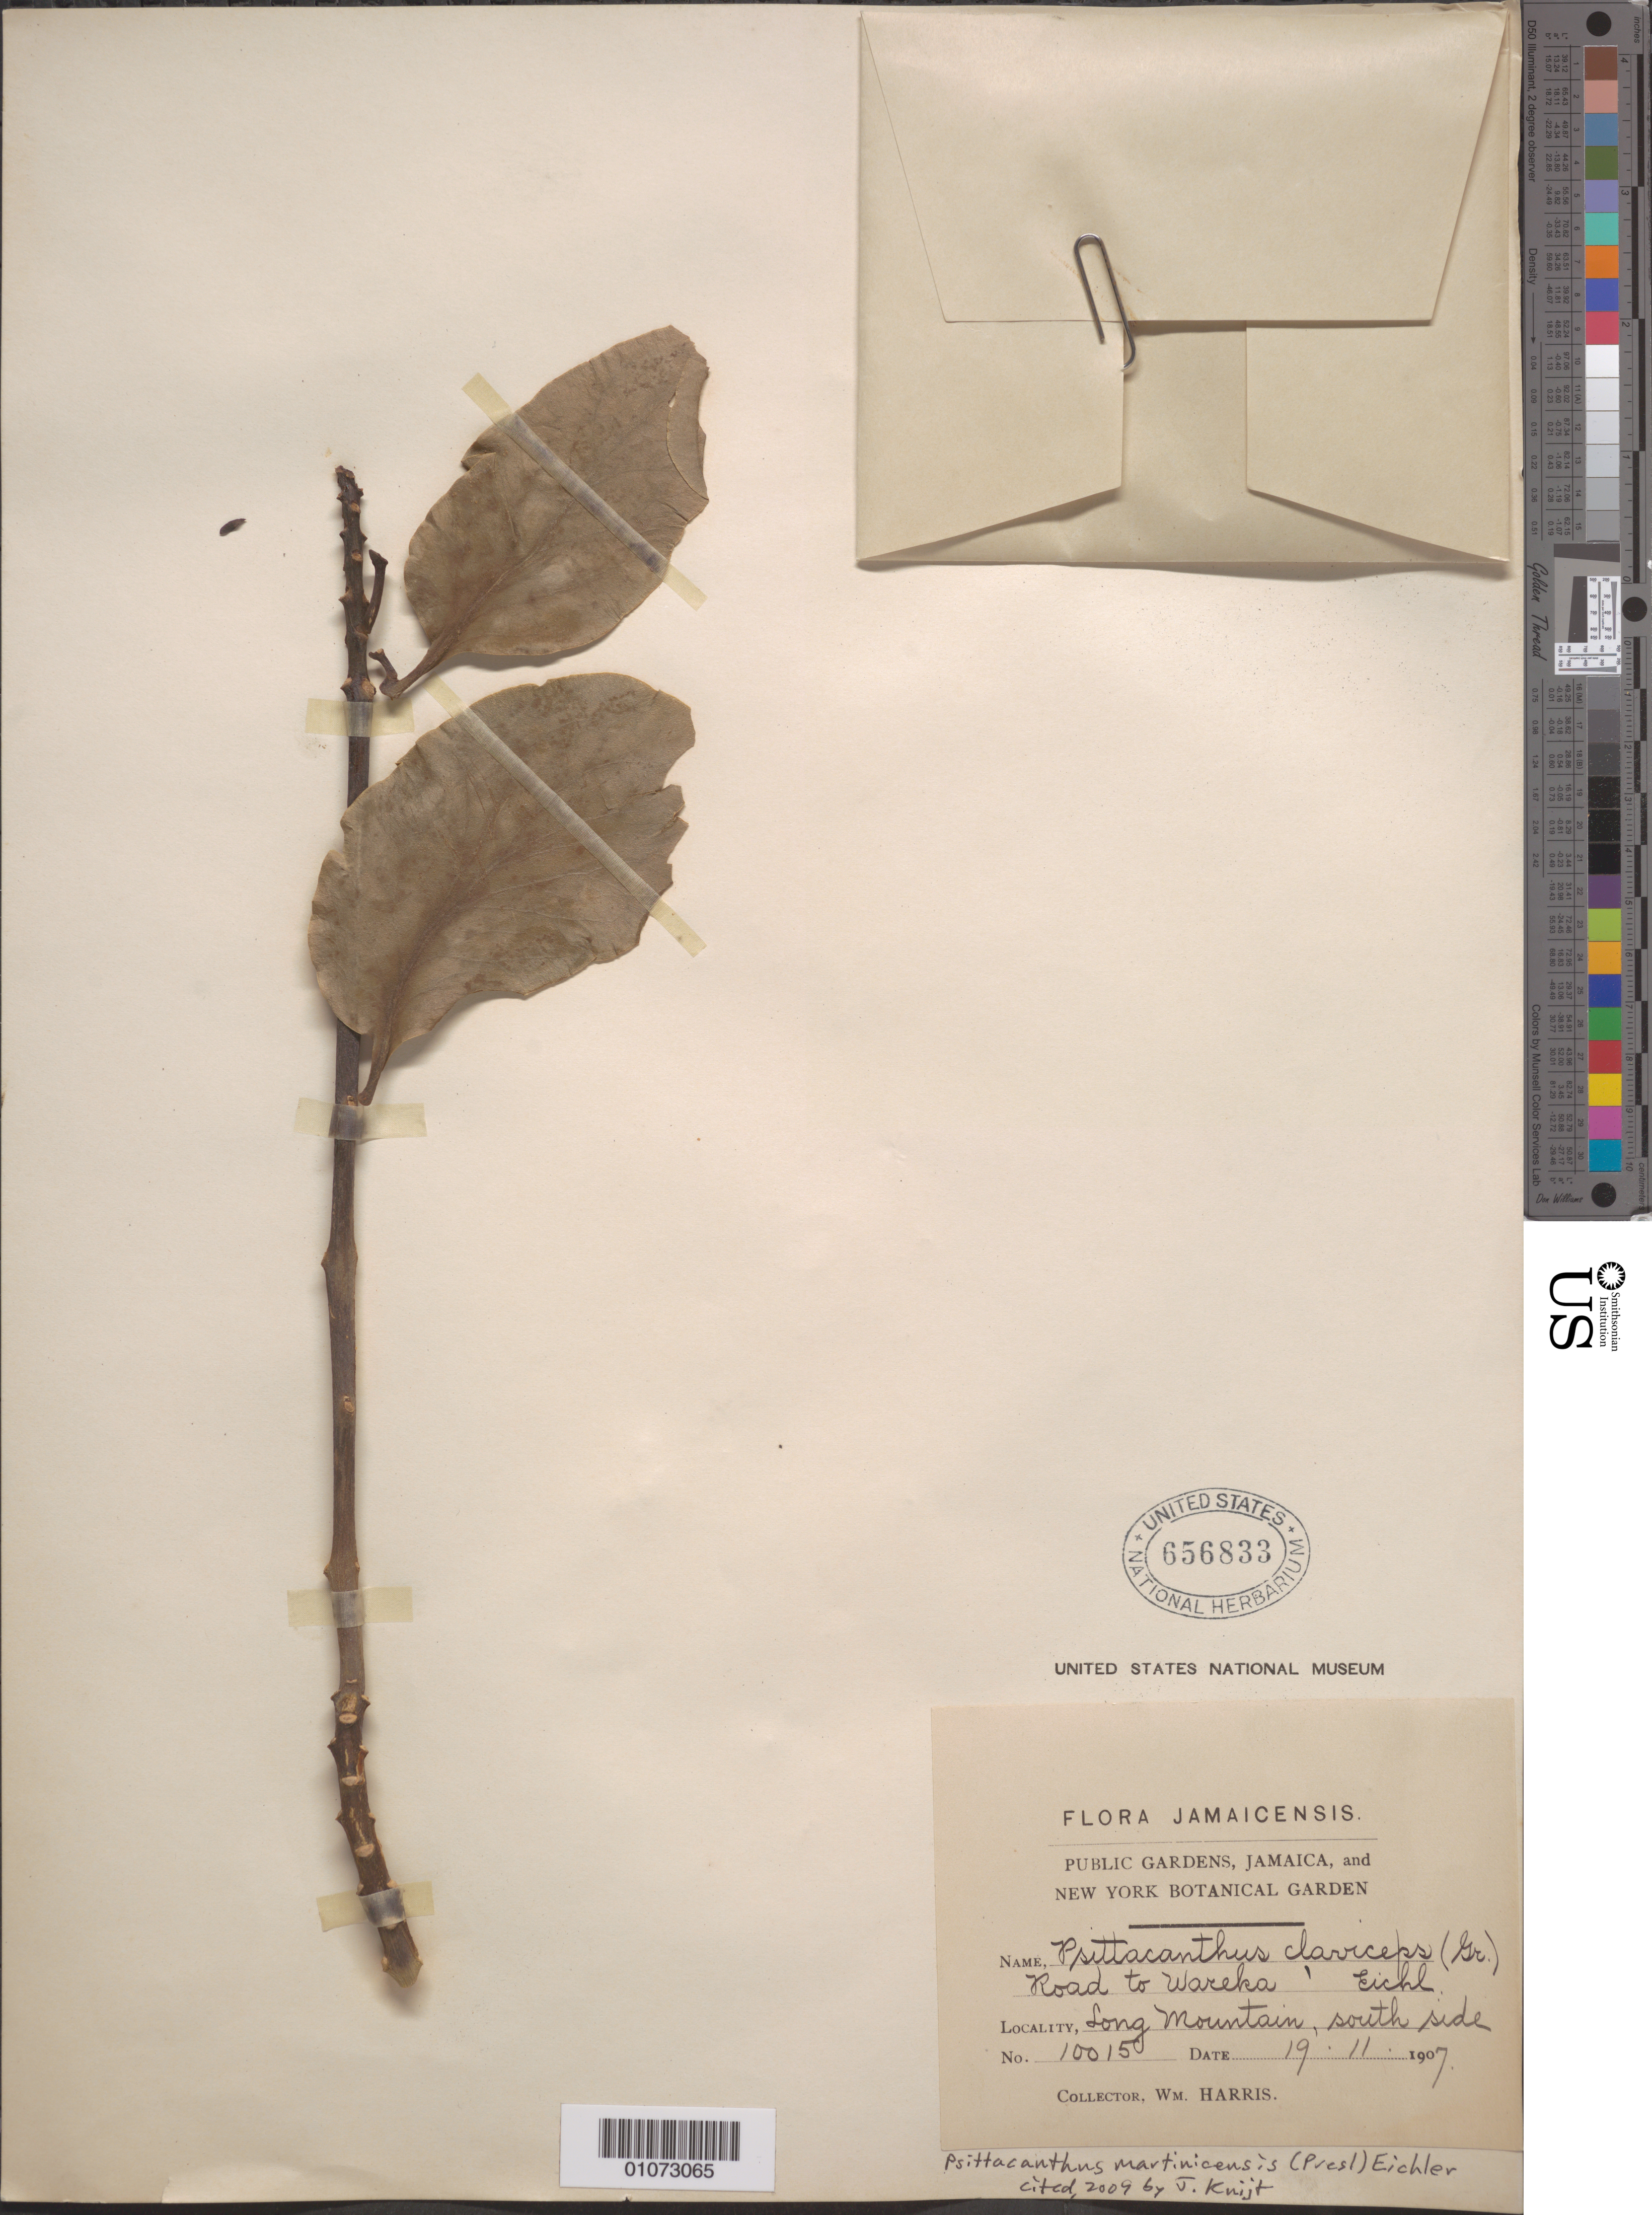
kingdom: Plantae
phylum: Tracheophyta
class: Magnoliopsida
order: Santalales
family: Loranthaceae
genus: Psittacanthus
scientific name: Psittacanthus martinicensis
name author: (C. Presl ex Schult. f.) Eichler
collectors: W. Harris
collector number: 10015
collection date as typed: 19 Nov 1907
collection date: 1907-11-19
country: Jamaica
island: Jamaica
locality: Long Mountain, S side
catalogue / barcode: US 656833